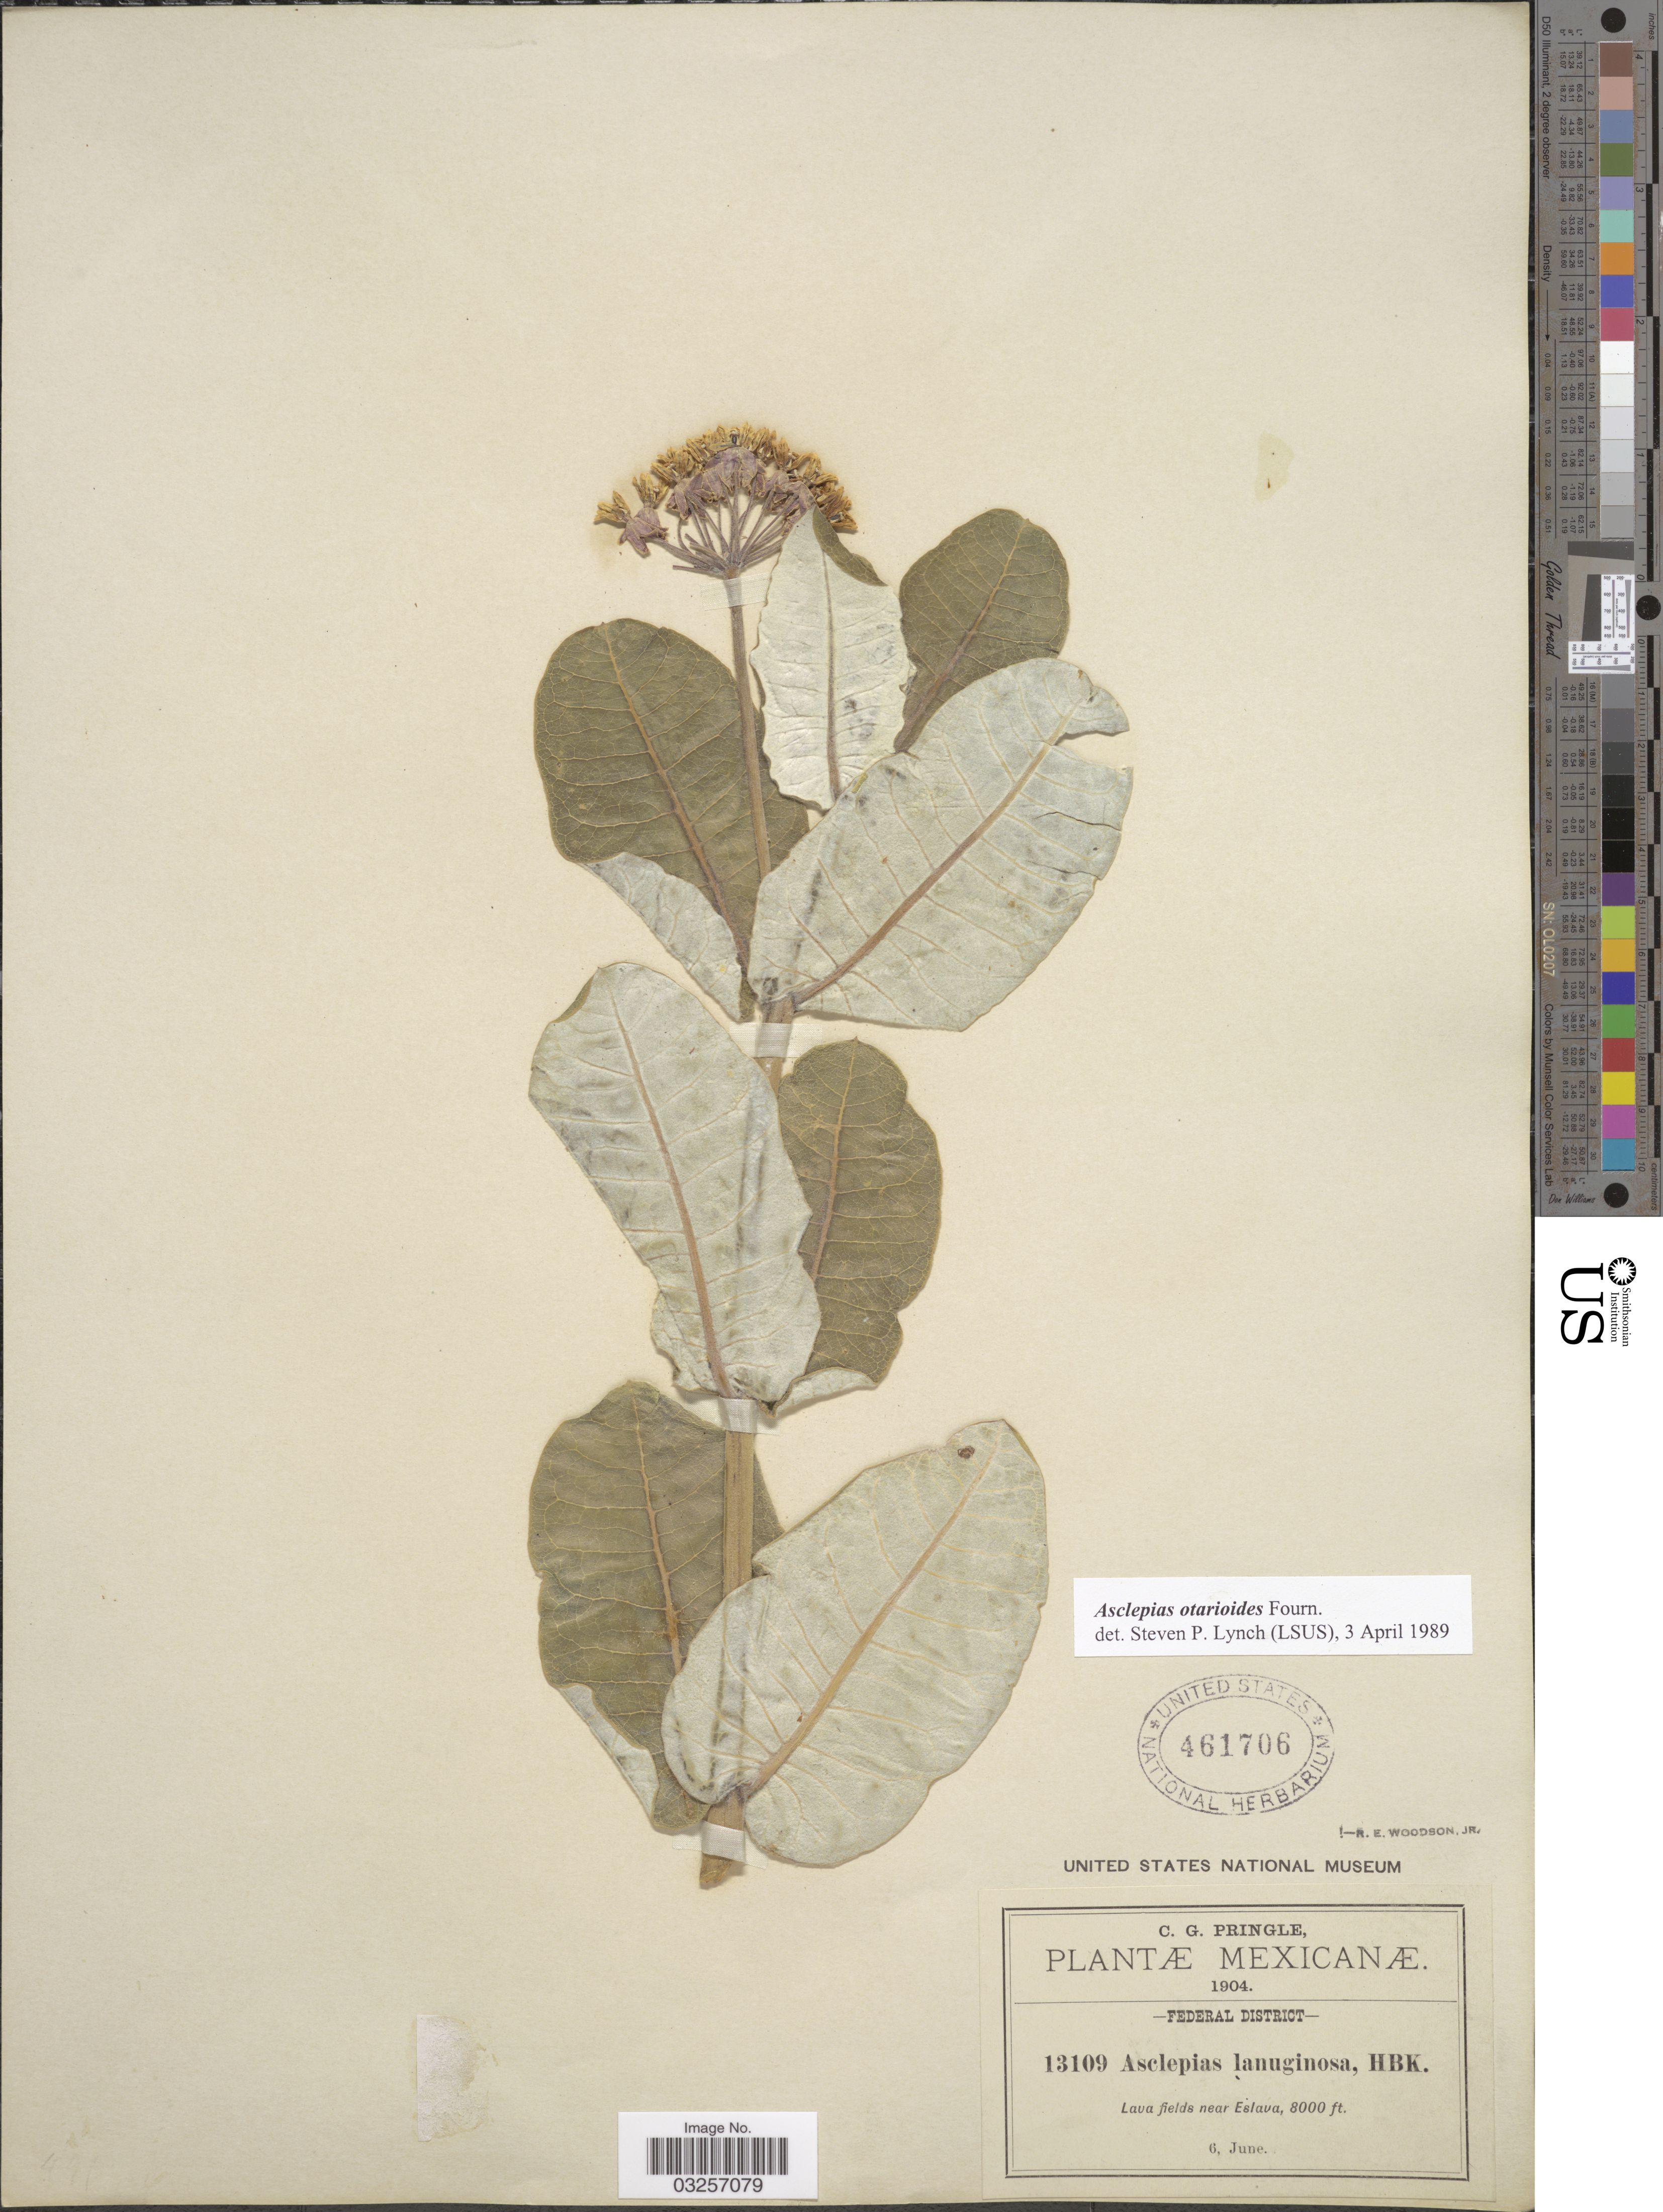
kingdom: Plantae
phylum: Tracheophyta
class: Magnoliopsida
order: Gentianales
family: Apocynaceae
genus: Asclepias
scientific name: Asclepias otarioides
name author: E. Fourn.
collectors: C. G. Pringle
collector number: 13109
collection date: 1904-06-06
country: Mexico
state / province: Distrito Federal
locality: Federal District. Lava fields near Eslava.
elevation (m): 2438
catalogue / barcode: US 461706